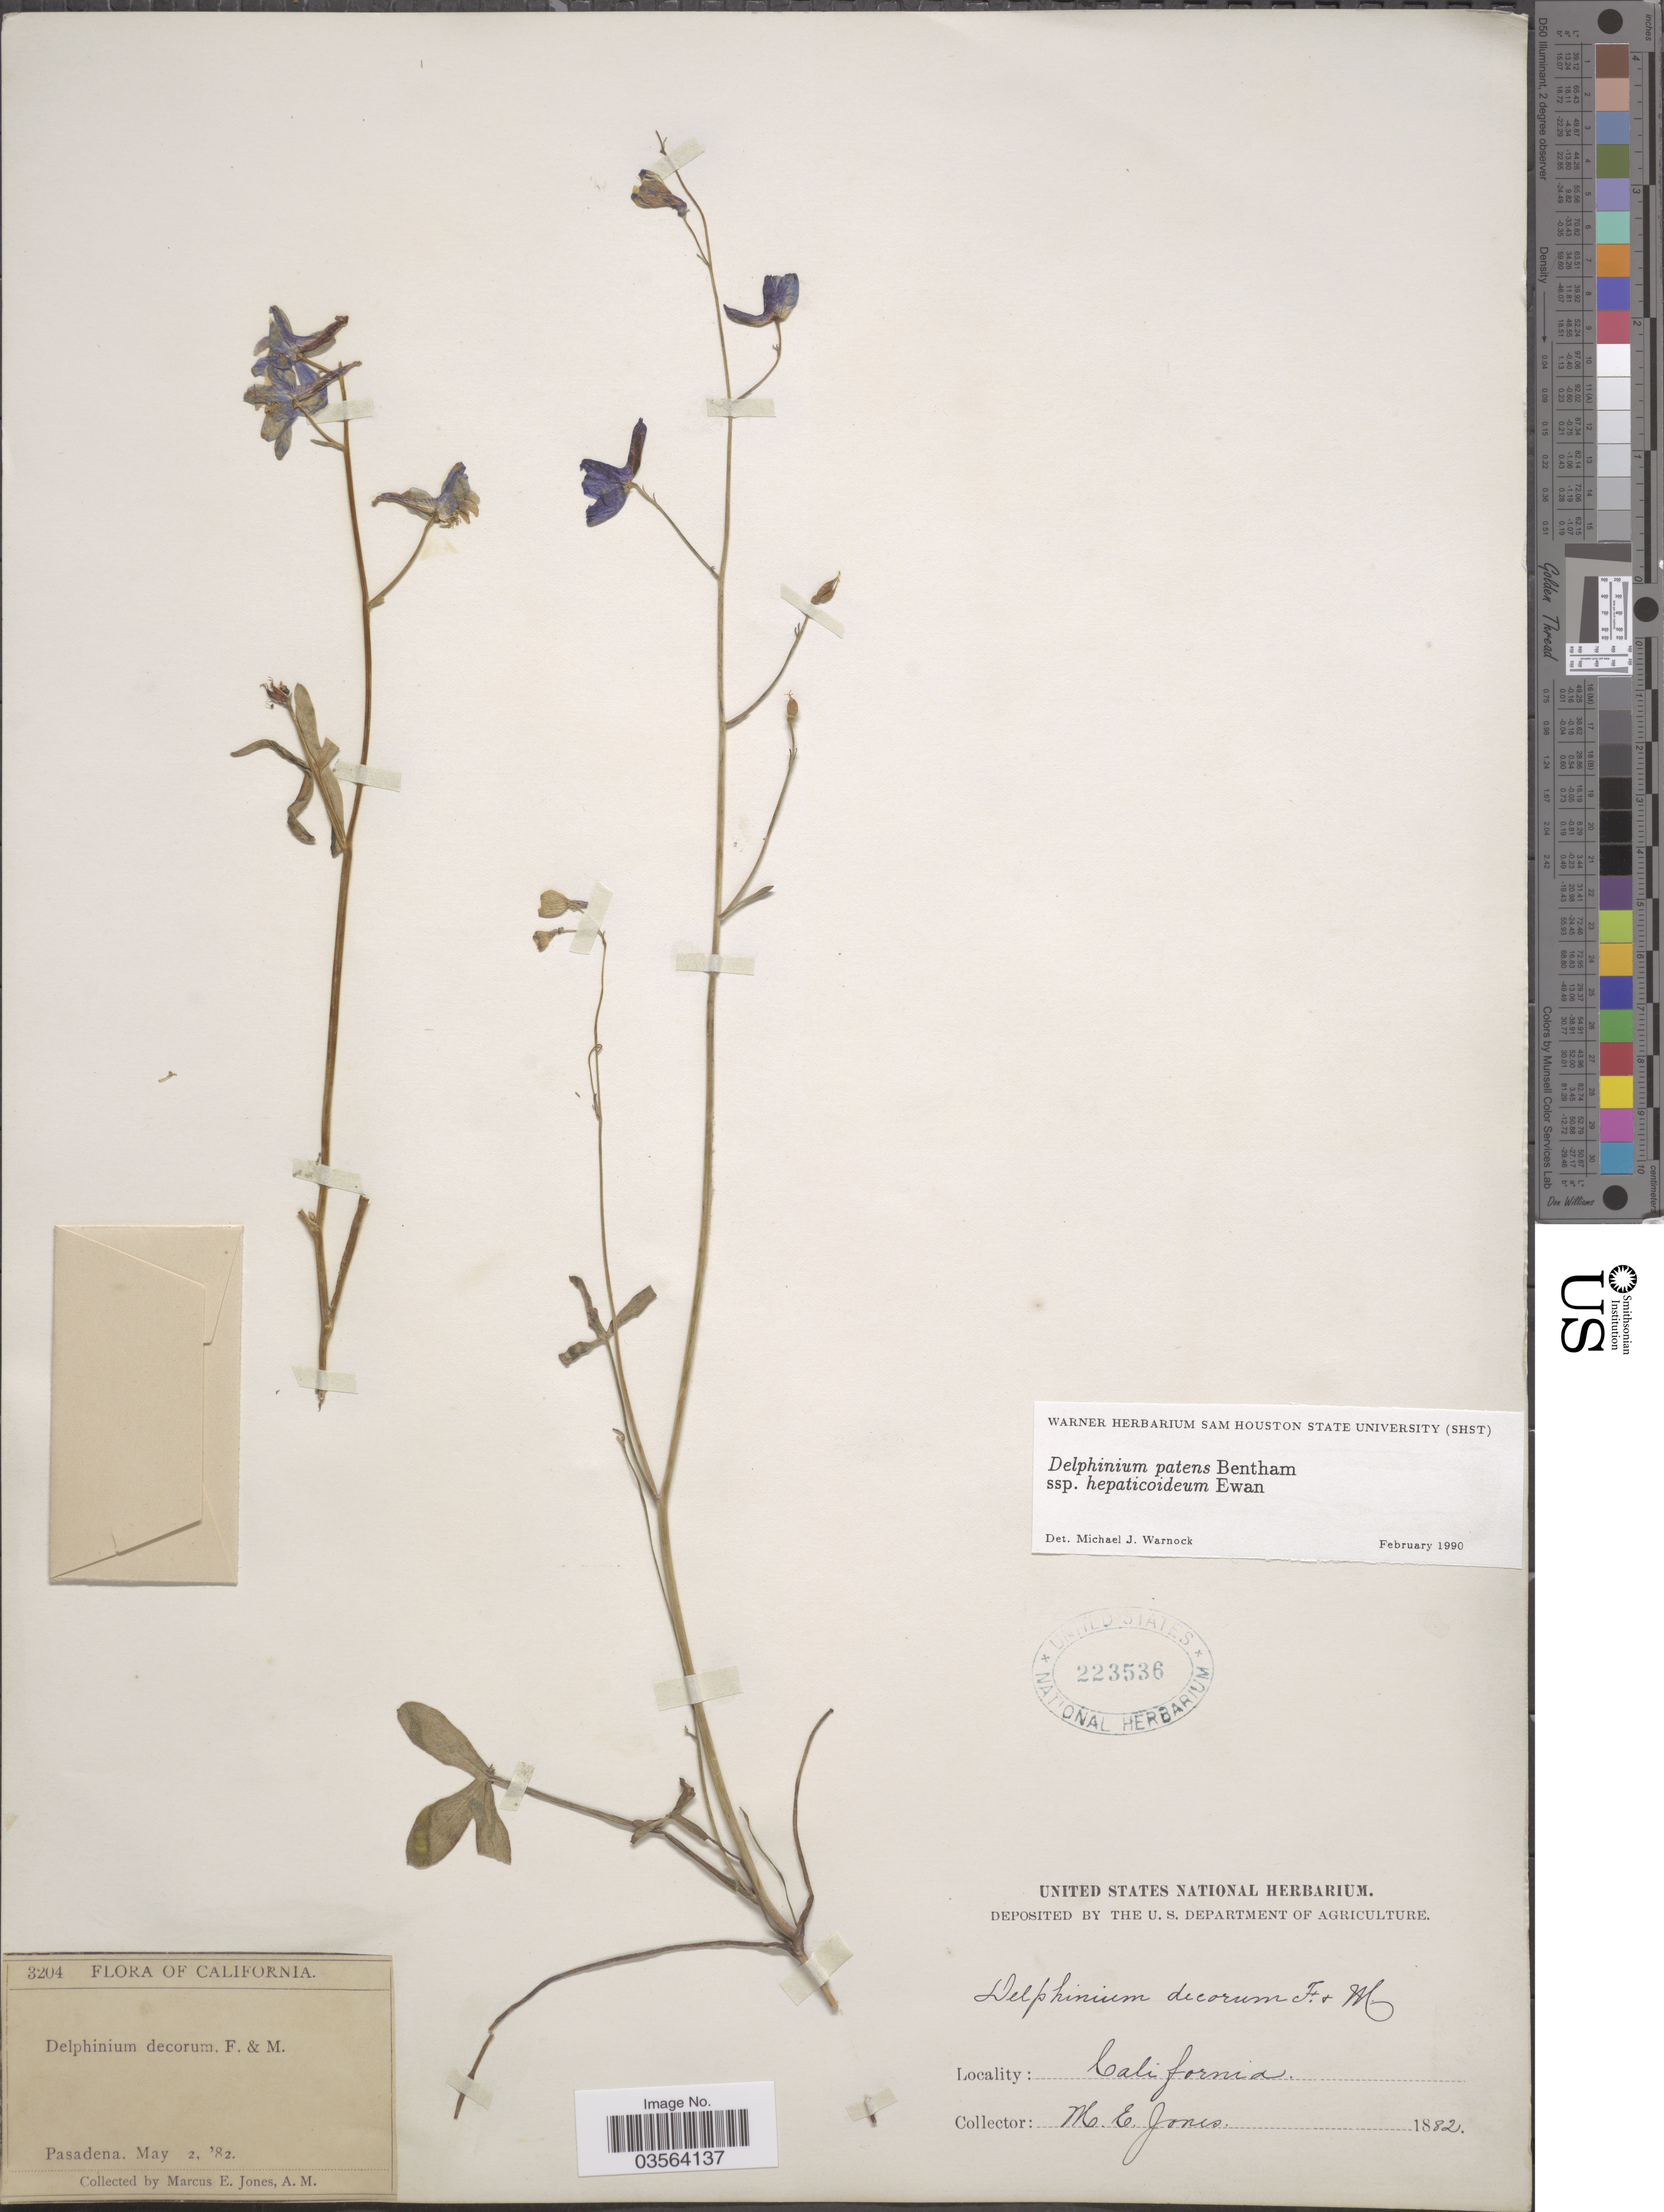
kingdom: Plantae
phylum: Tracheophyta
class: Magnoliopsida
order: Ranunculales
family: Ranunculaceae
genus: Delphinium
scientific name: Delphinium patens subsp. hepaticoideum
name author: Ewan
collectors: M. E. Jones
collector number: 3204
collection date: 1882-05-02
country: United States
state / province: California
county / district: Los Angeles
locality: Pasadena.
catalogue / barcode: US 223536